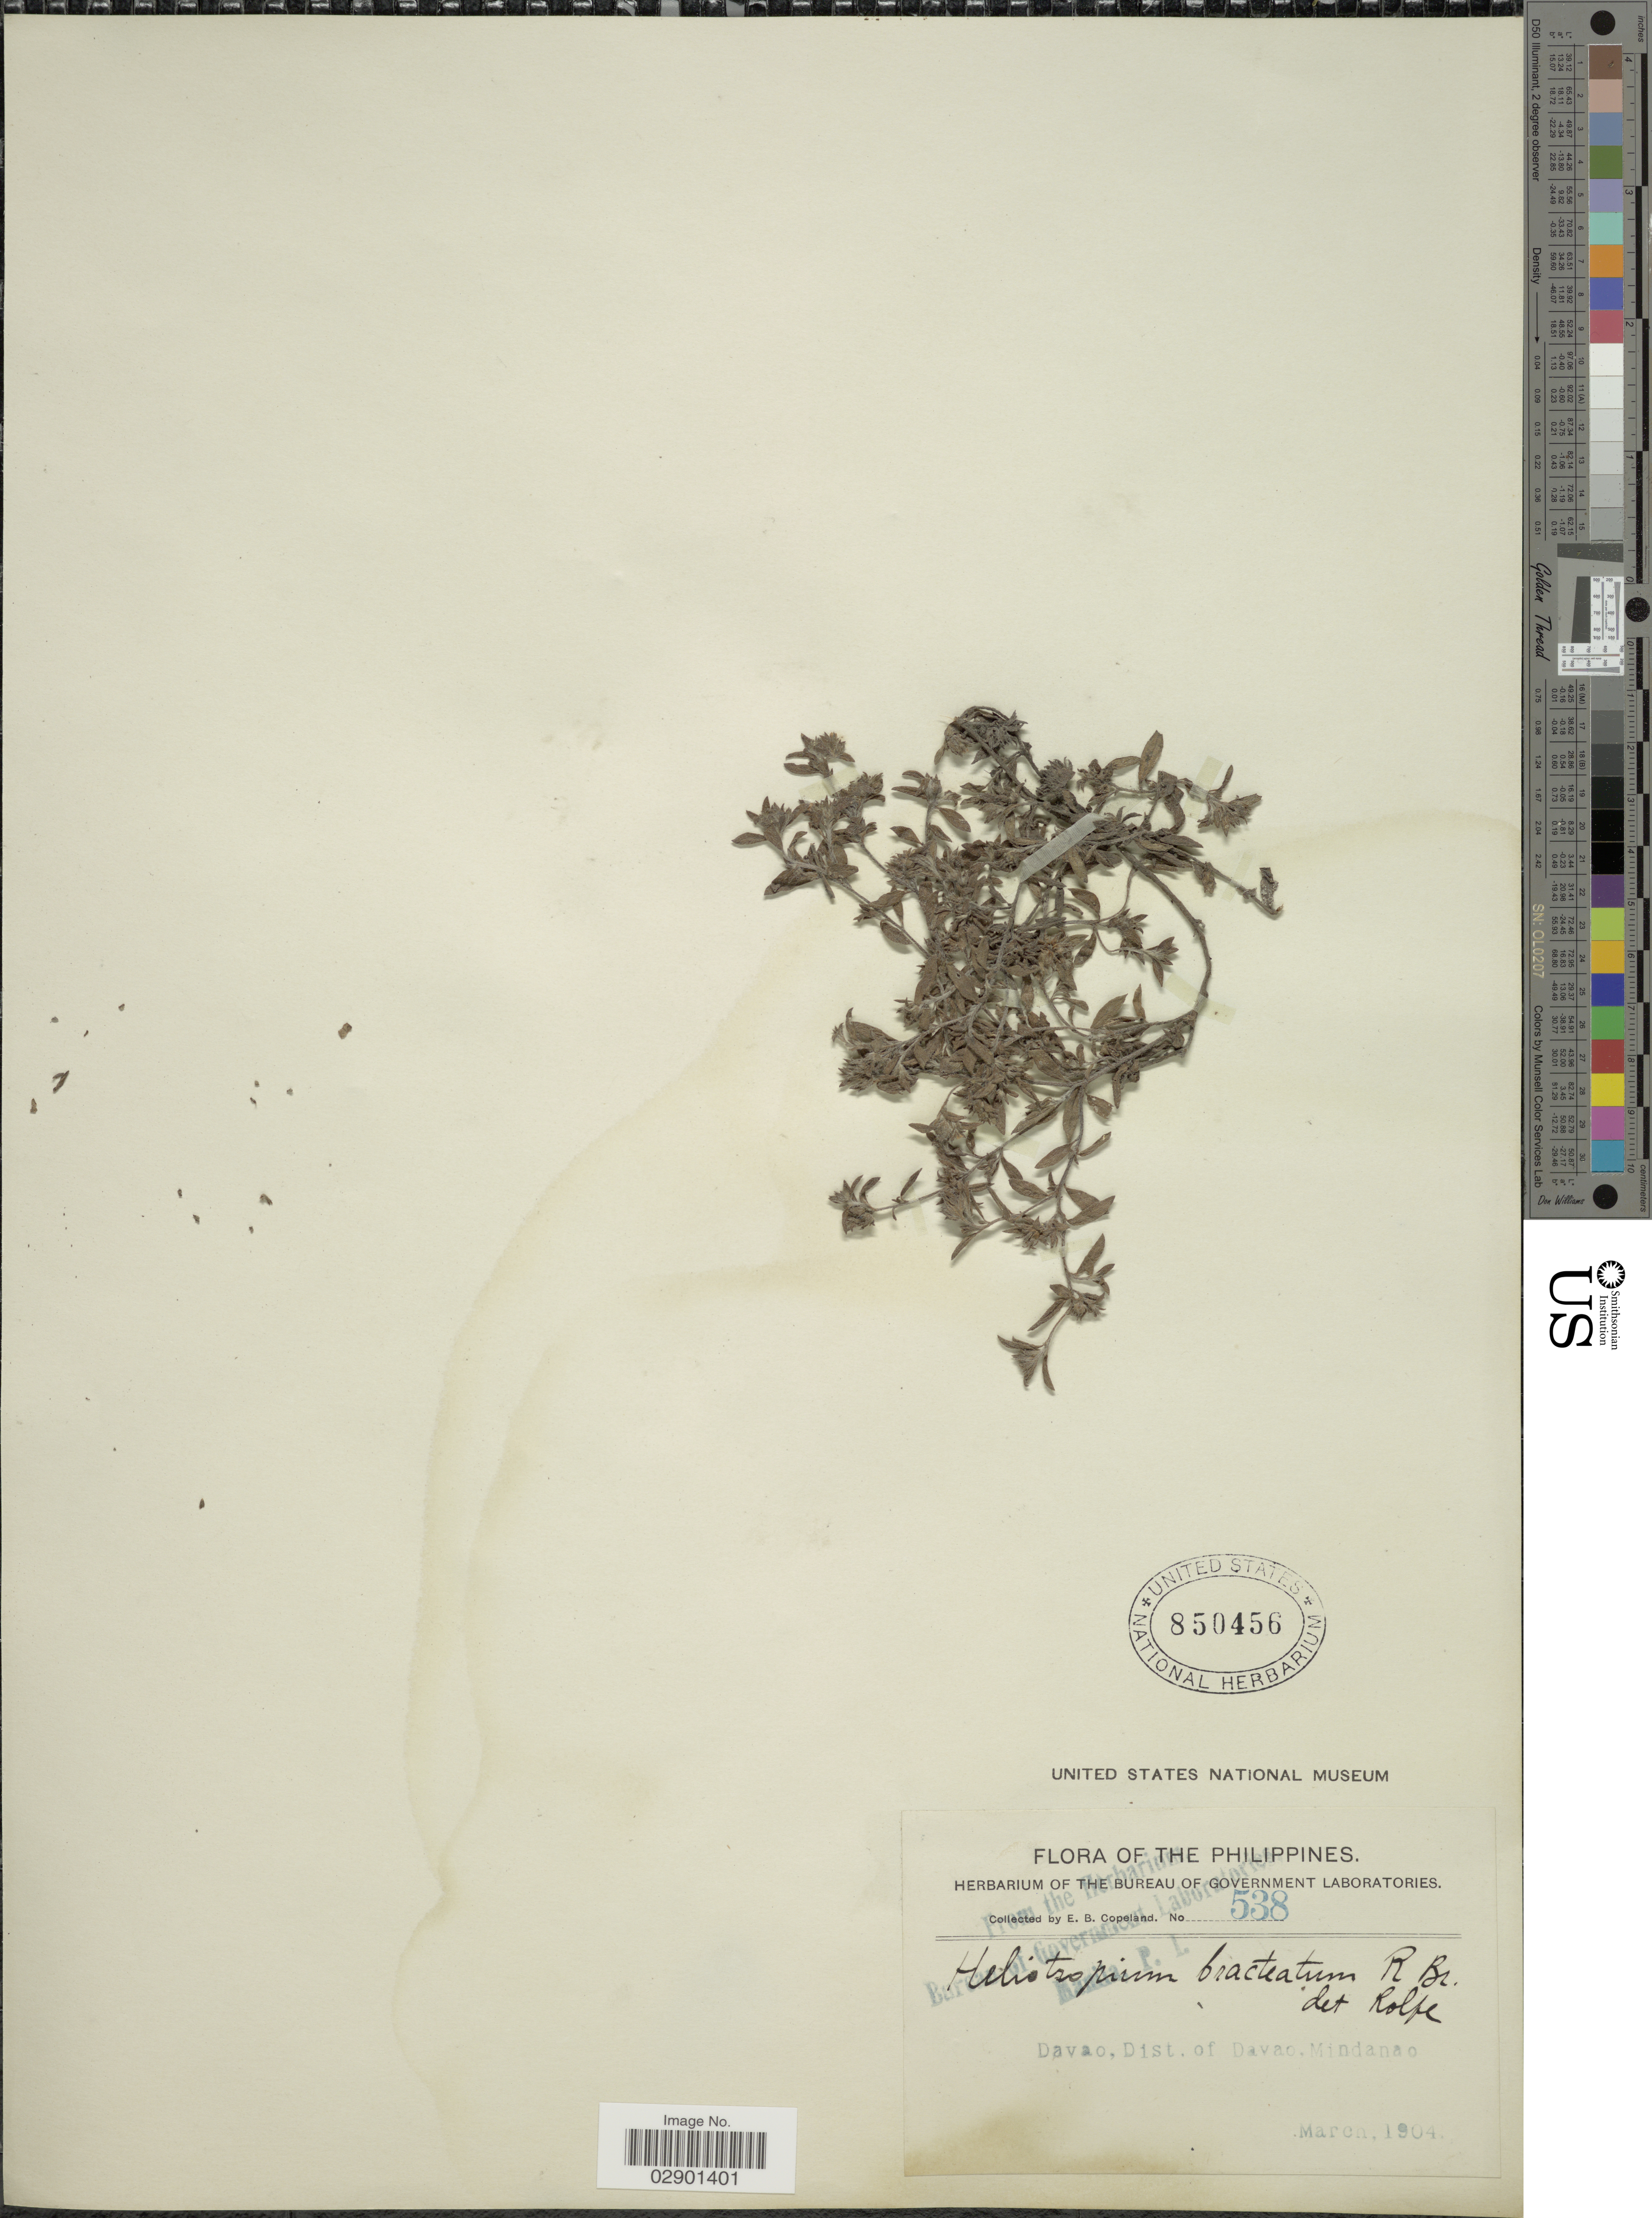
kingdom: Plantae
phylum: Tracheophyta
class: Magnoliopsida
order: Boraginales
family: Heliotropiaceae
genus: Heliotropium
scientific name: Heliotropium bracteatum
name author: R. Br.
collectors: E. B. Copeland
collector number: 538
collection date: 1904-03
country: Philippines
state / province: Davao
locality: Dist. of Davao. Mindanao.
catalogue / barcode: US 850456